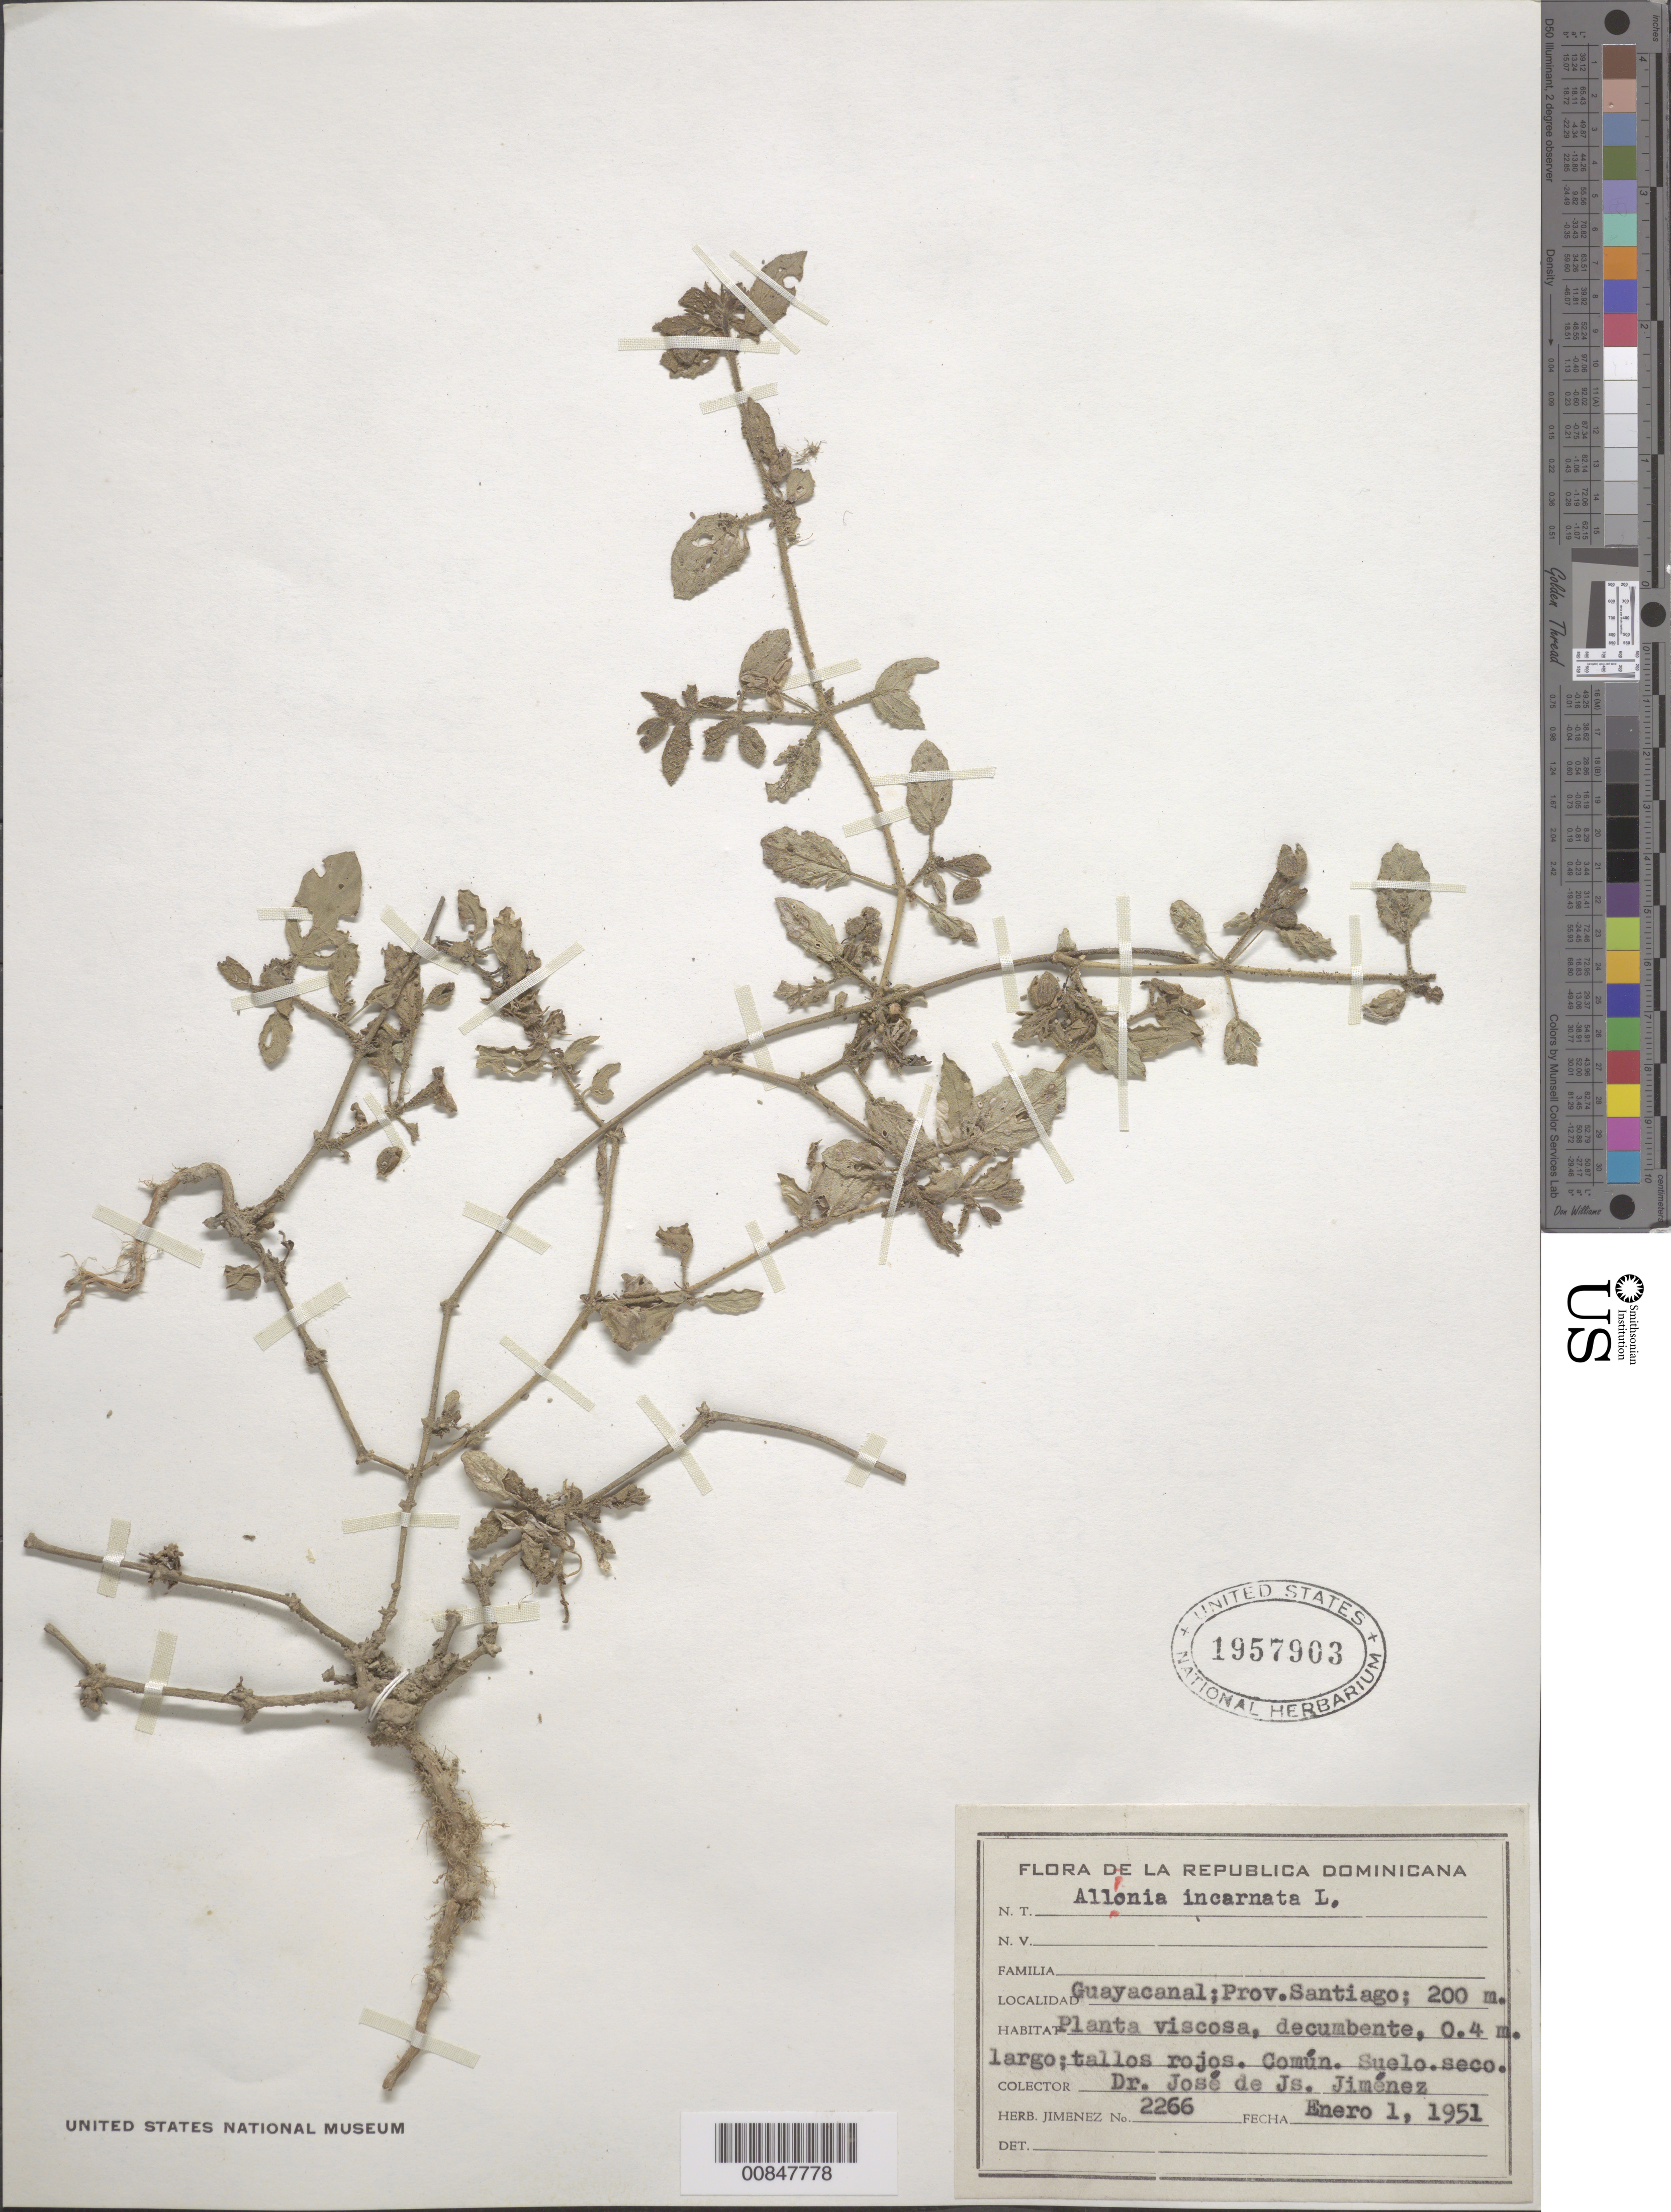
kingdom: Plantae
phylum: Tracheophyta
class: Magnoliopsida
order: Caryophyllales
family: Nyctaginaceae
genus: Allionia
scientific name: Allionia incarnata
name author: L.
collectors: J. J. Jiménez Almonte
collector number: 2266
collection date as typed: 01 Jan 1951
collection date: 1951-01-01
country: Dominican Republic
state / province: Santiago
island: Hispaniola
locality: Guayacanal.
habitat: Suelo seco.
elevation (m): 200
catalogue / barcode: US 1957903